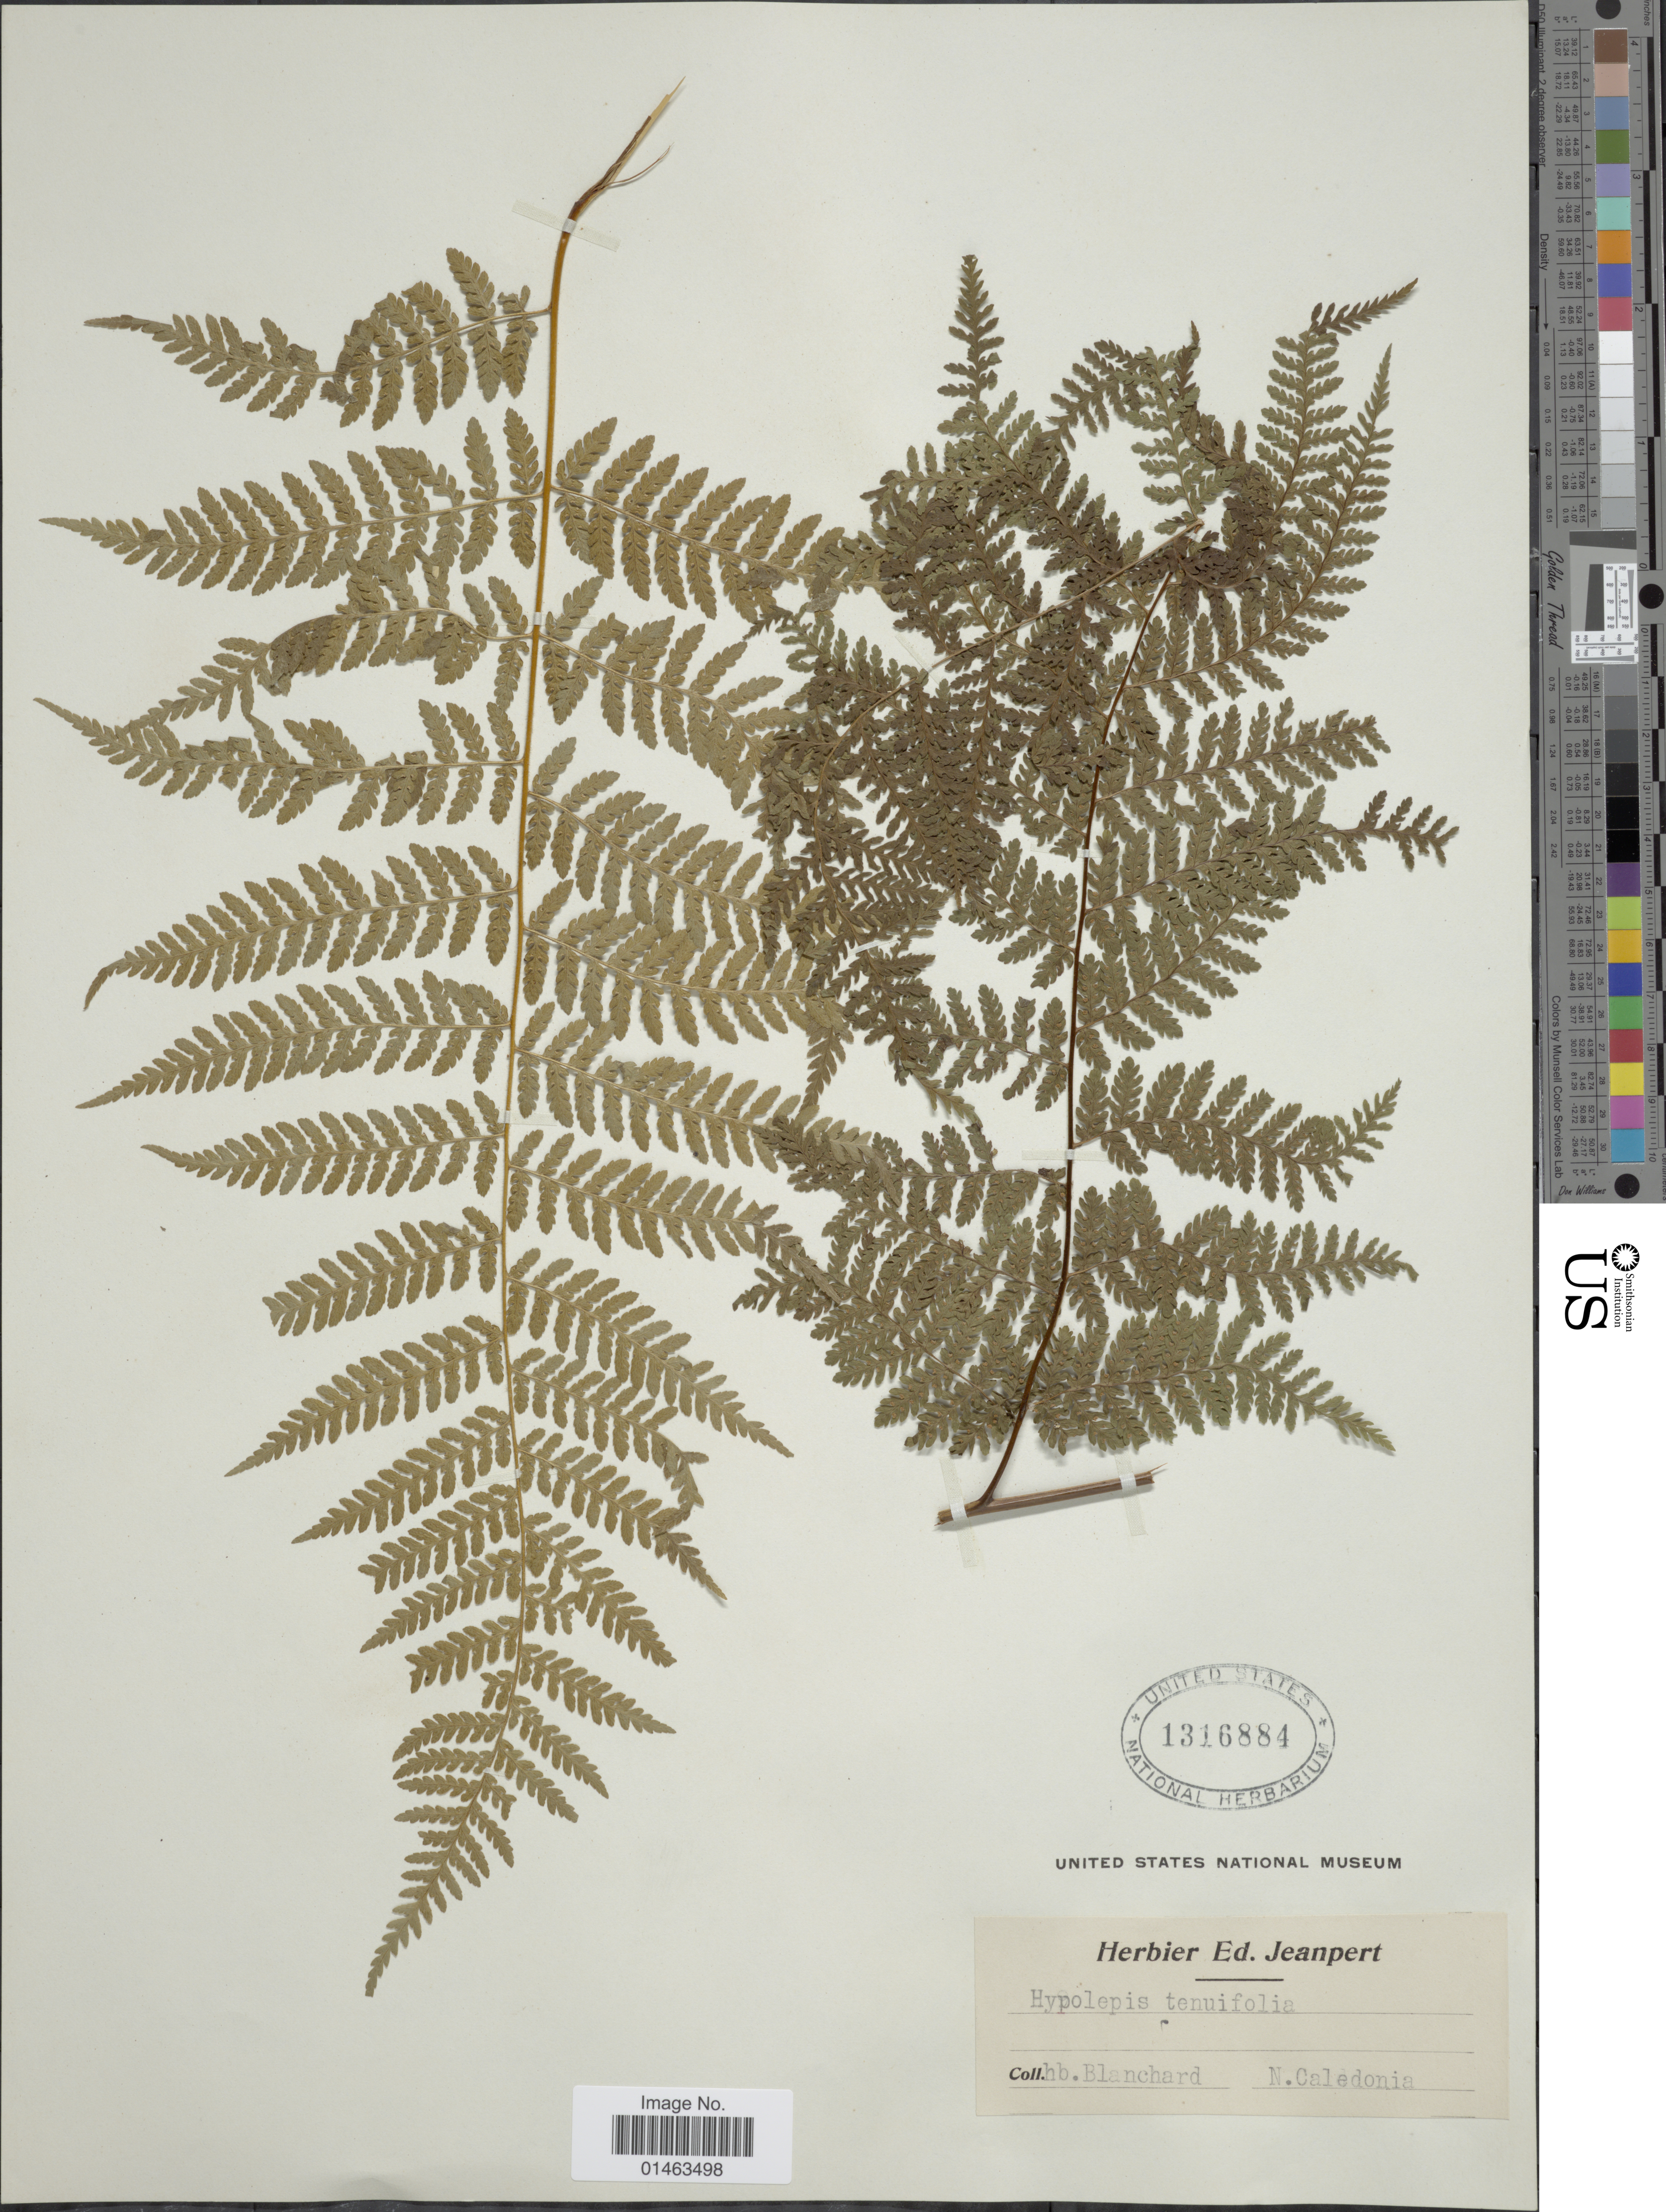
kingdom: Plantae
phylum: Tracheophyta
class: Polypodiopsida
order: Polypodiales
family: Dennstaedtiaceae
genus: Hypolepis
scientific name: Hypolepis tenuifolia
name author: (G. Forst.) Bernh.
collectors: ex herb. F. Blanchard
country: New Caledonia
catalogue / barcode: US 1316884